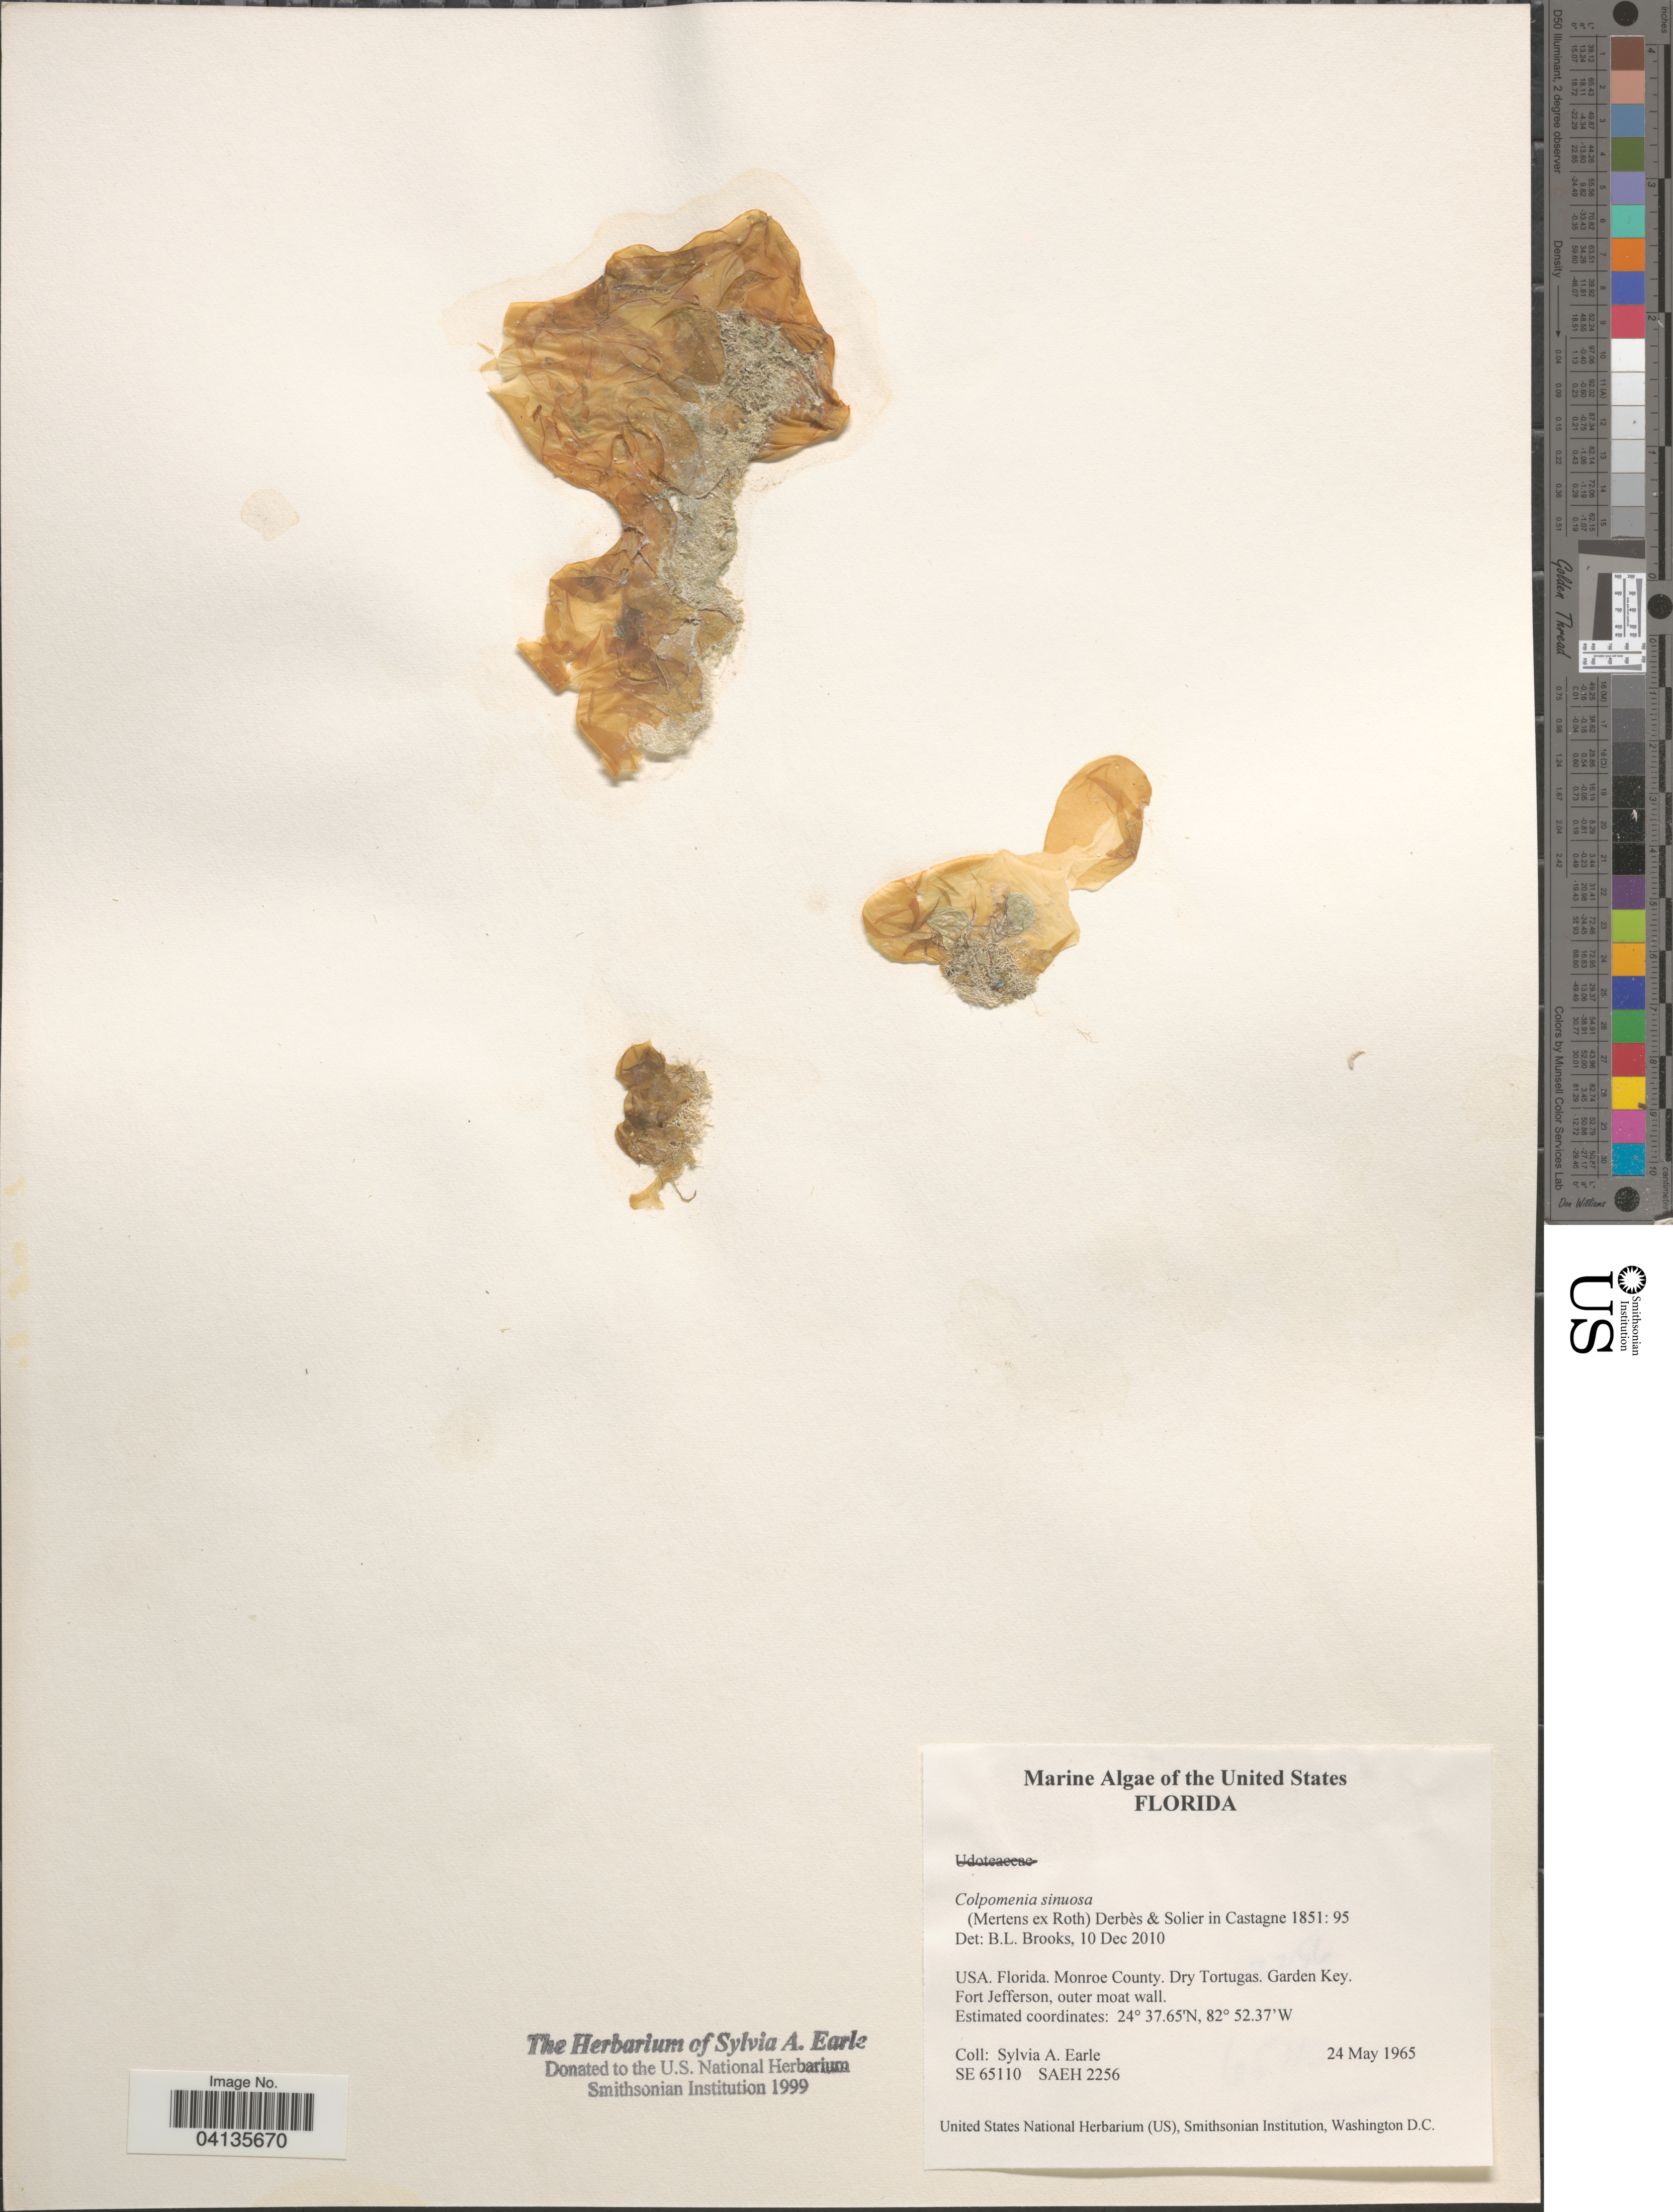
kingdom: Chromista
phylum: Ochrophyta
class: Phaeophyceae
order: Scytosiphonales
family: Scytosiphonaceae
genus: Colpomenia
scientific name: Colpomenia sinuosa f. sinuosa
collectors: S. A. Earle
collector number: SE65110/SAEH2256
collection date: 1965-05-24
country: United States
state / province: Florida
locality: Monroe County. Dry Tortugas. Garden Key. Fort Jefferson, outer moat wall.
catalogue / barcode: US 238505